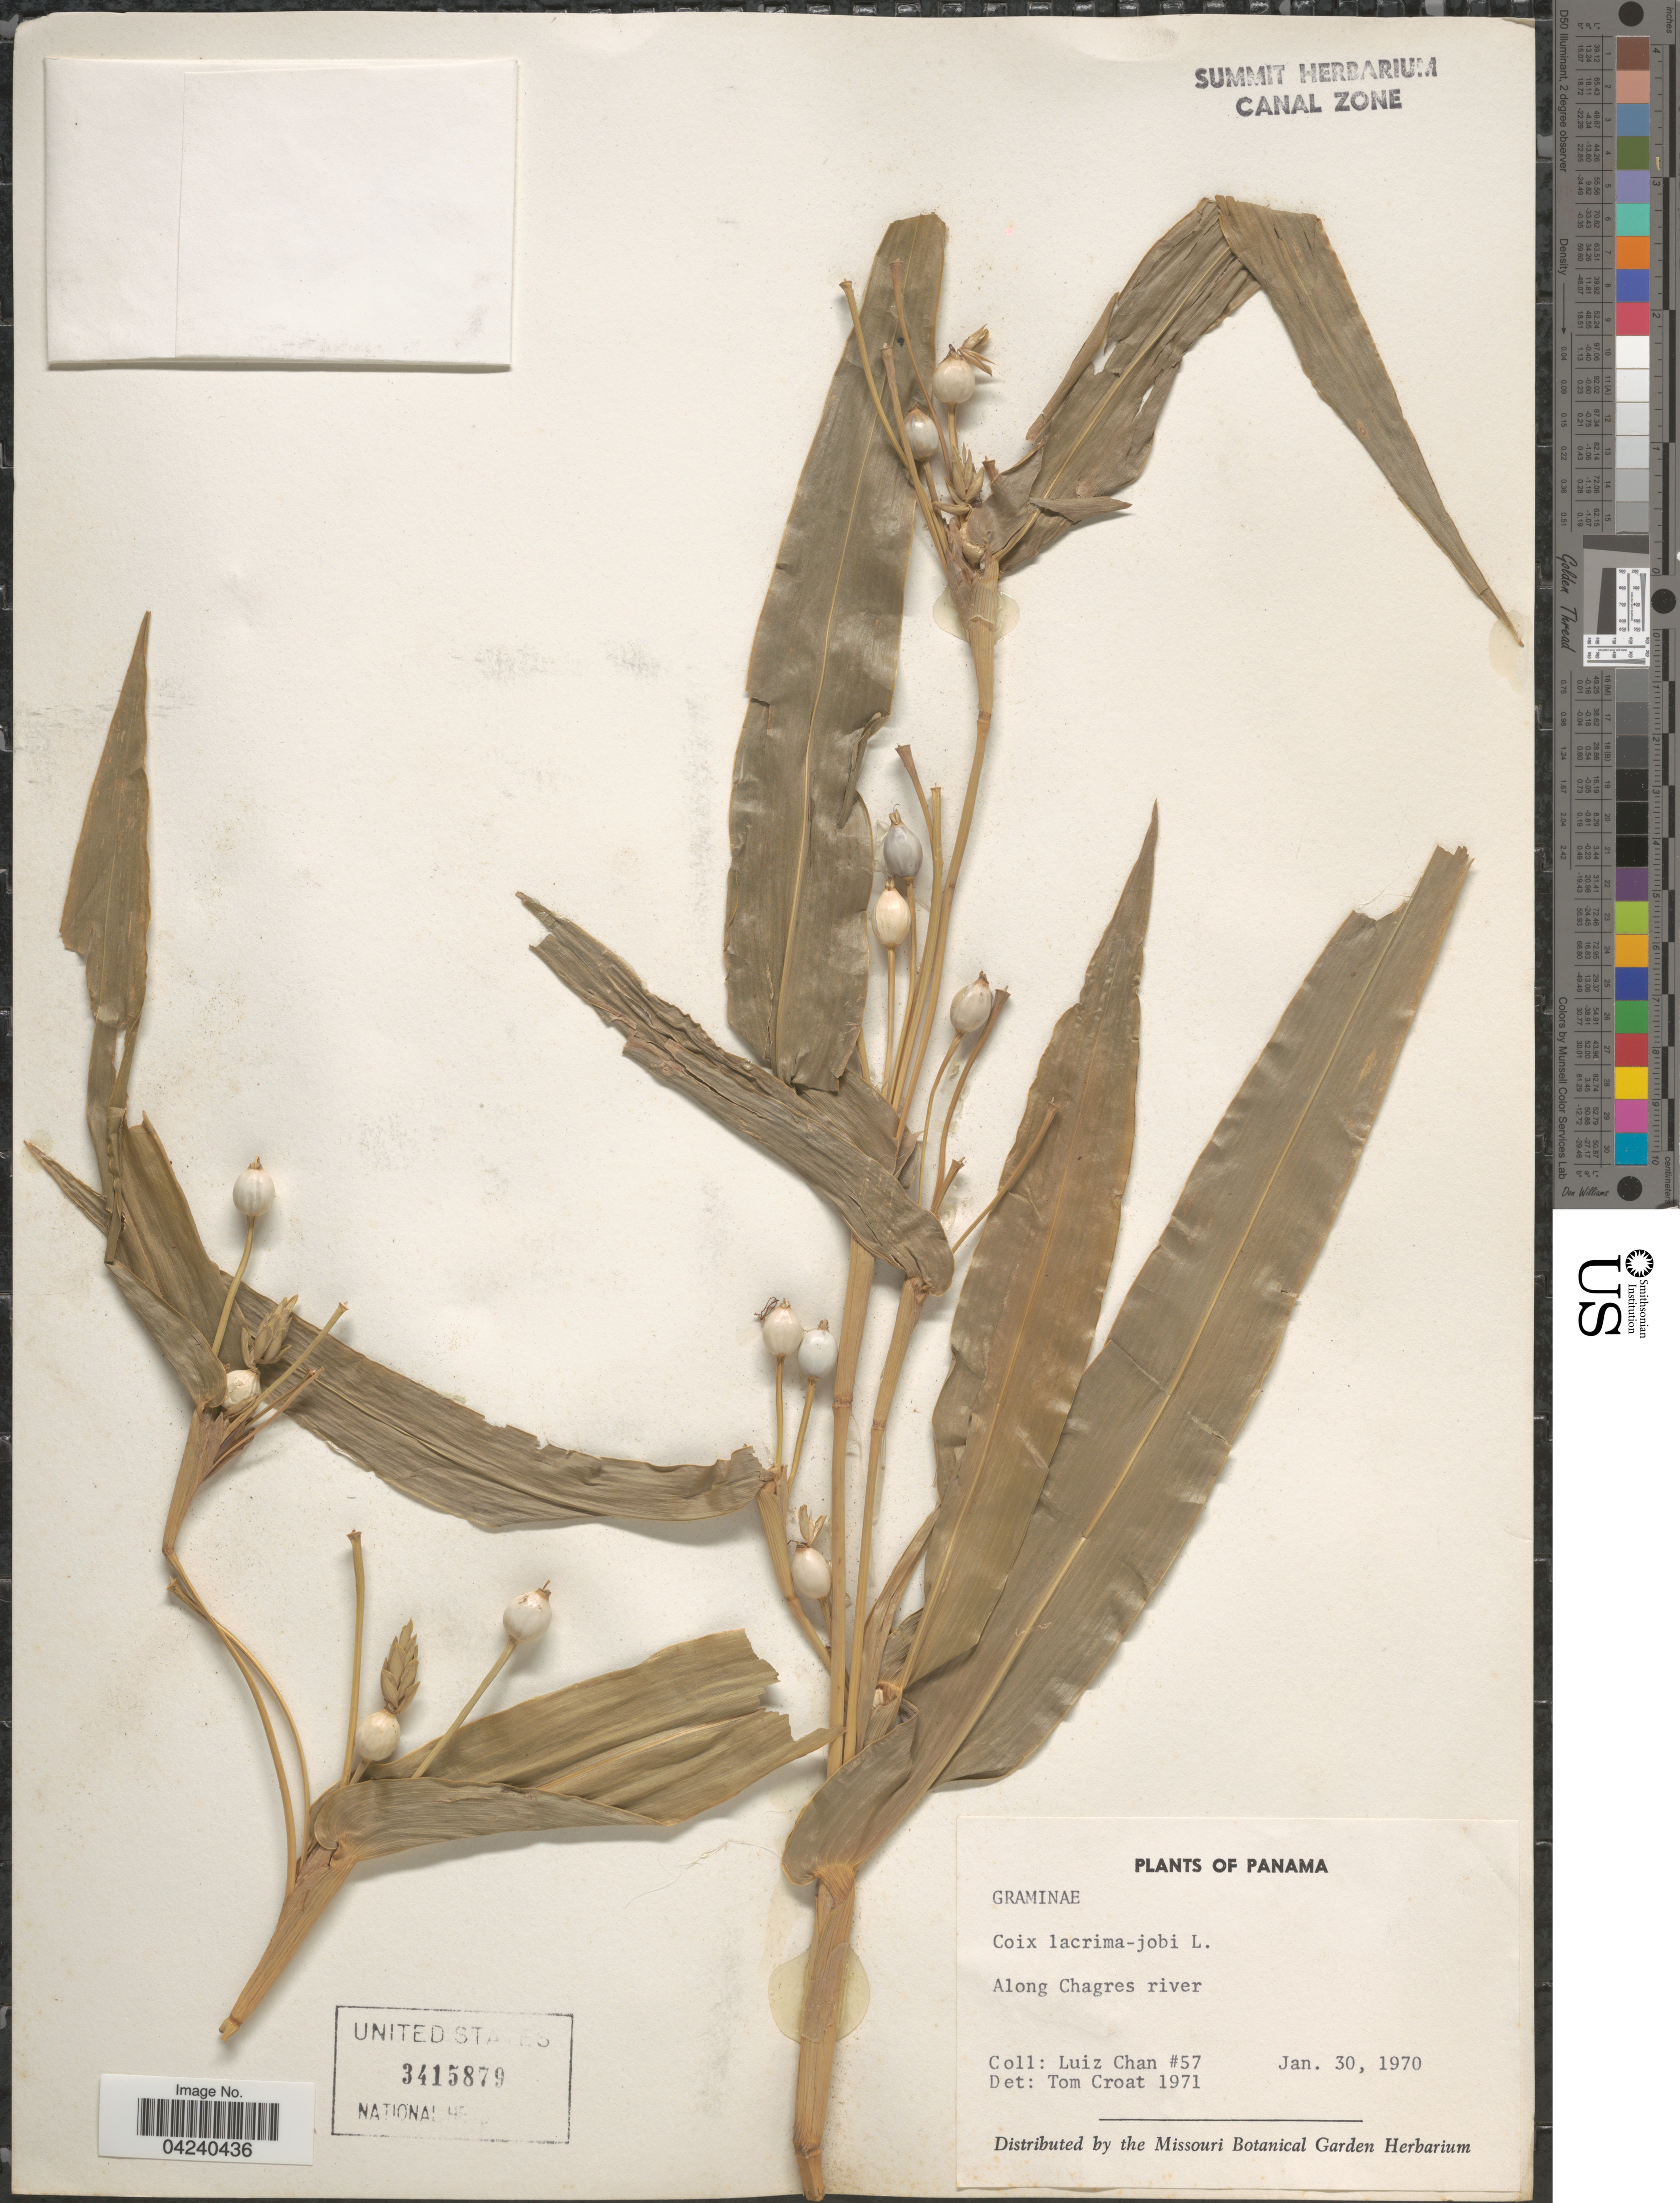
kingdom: Plantae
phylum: Tracheophyta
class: Liliopsida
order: Poales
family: Poaceae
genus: Coix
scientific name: Coix lacryma-jobi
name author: L.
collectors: L. Chan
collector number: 57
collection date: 1970-01-30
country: Panama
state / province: Colón / Panamá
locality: Canal Zone. Along Chagres river.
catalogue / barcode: US 3415879